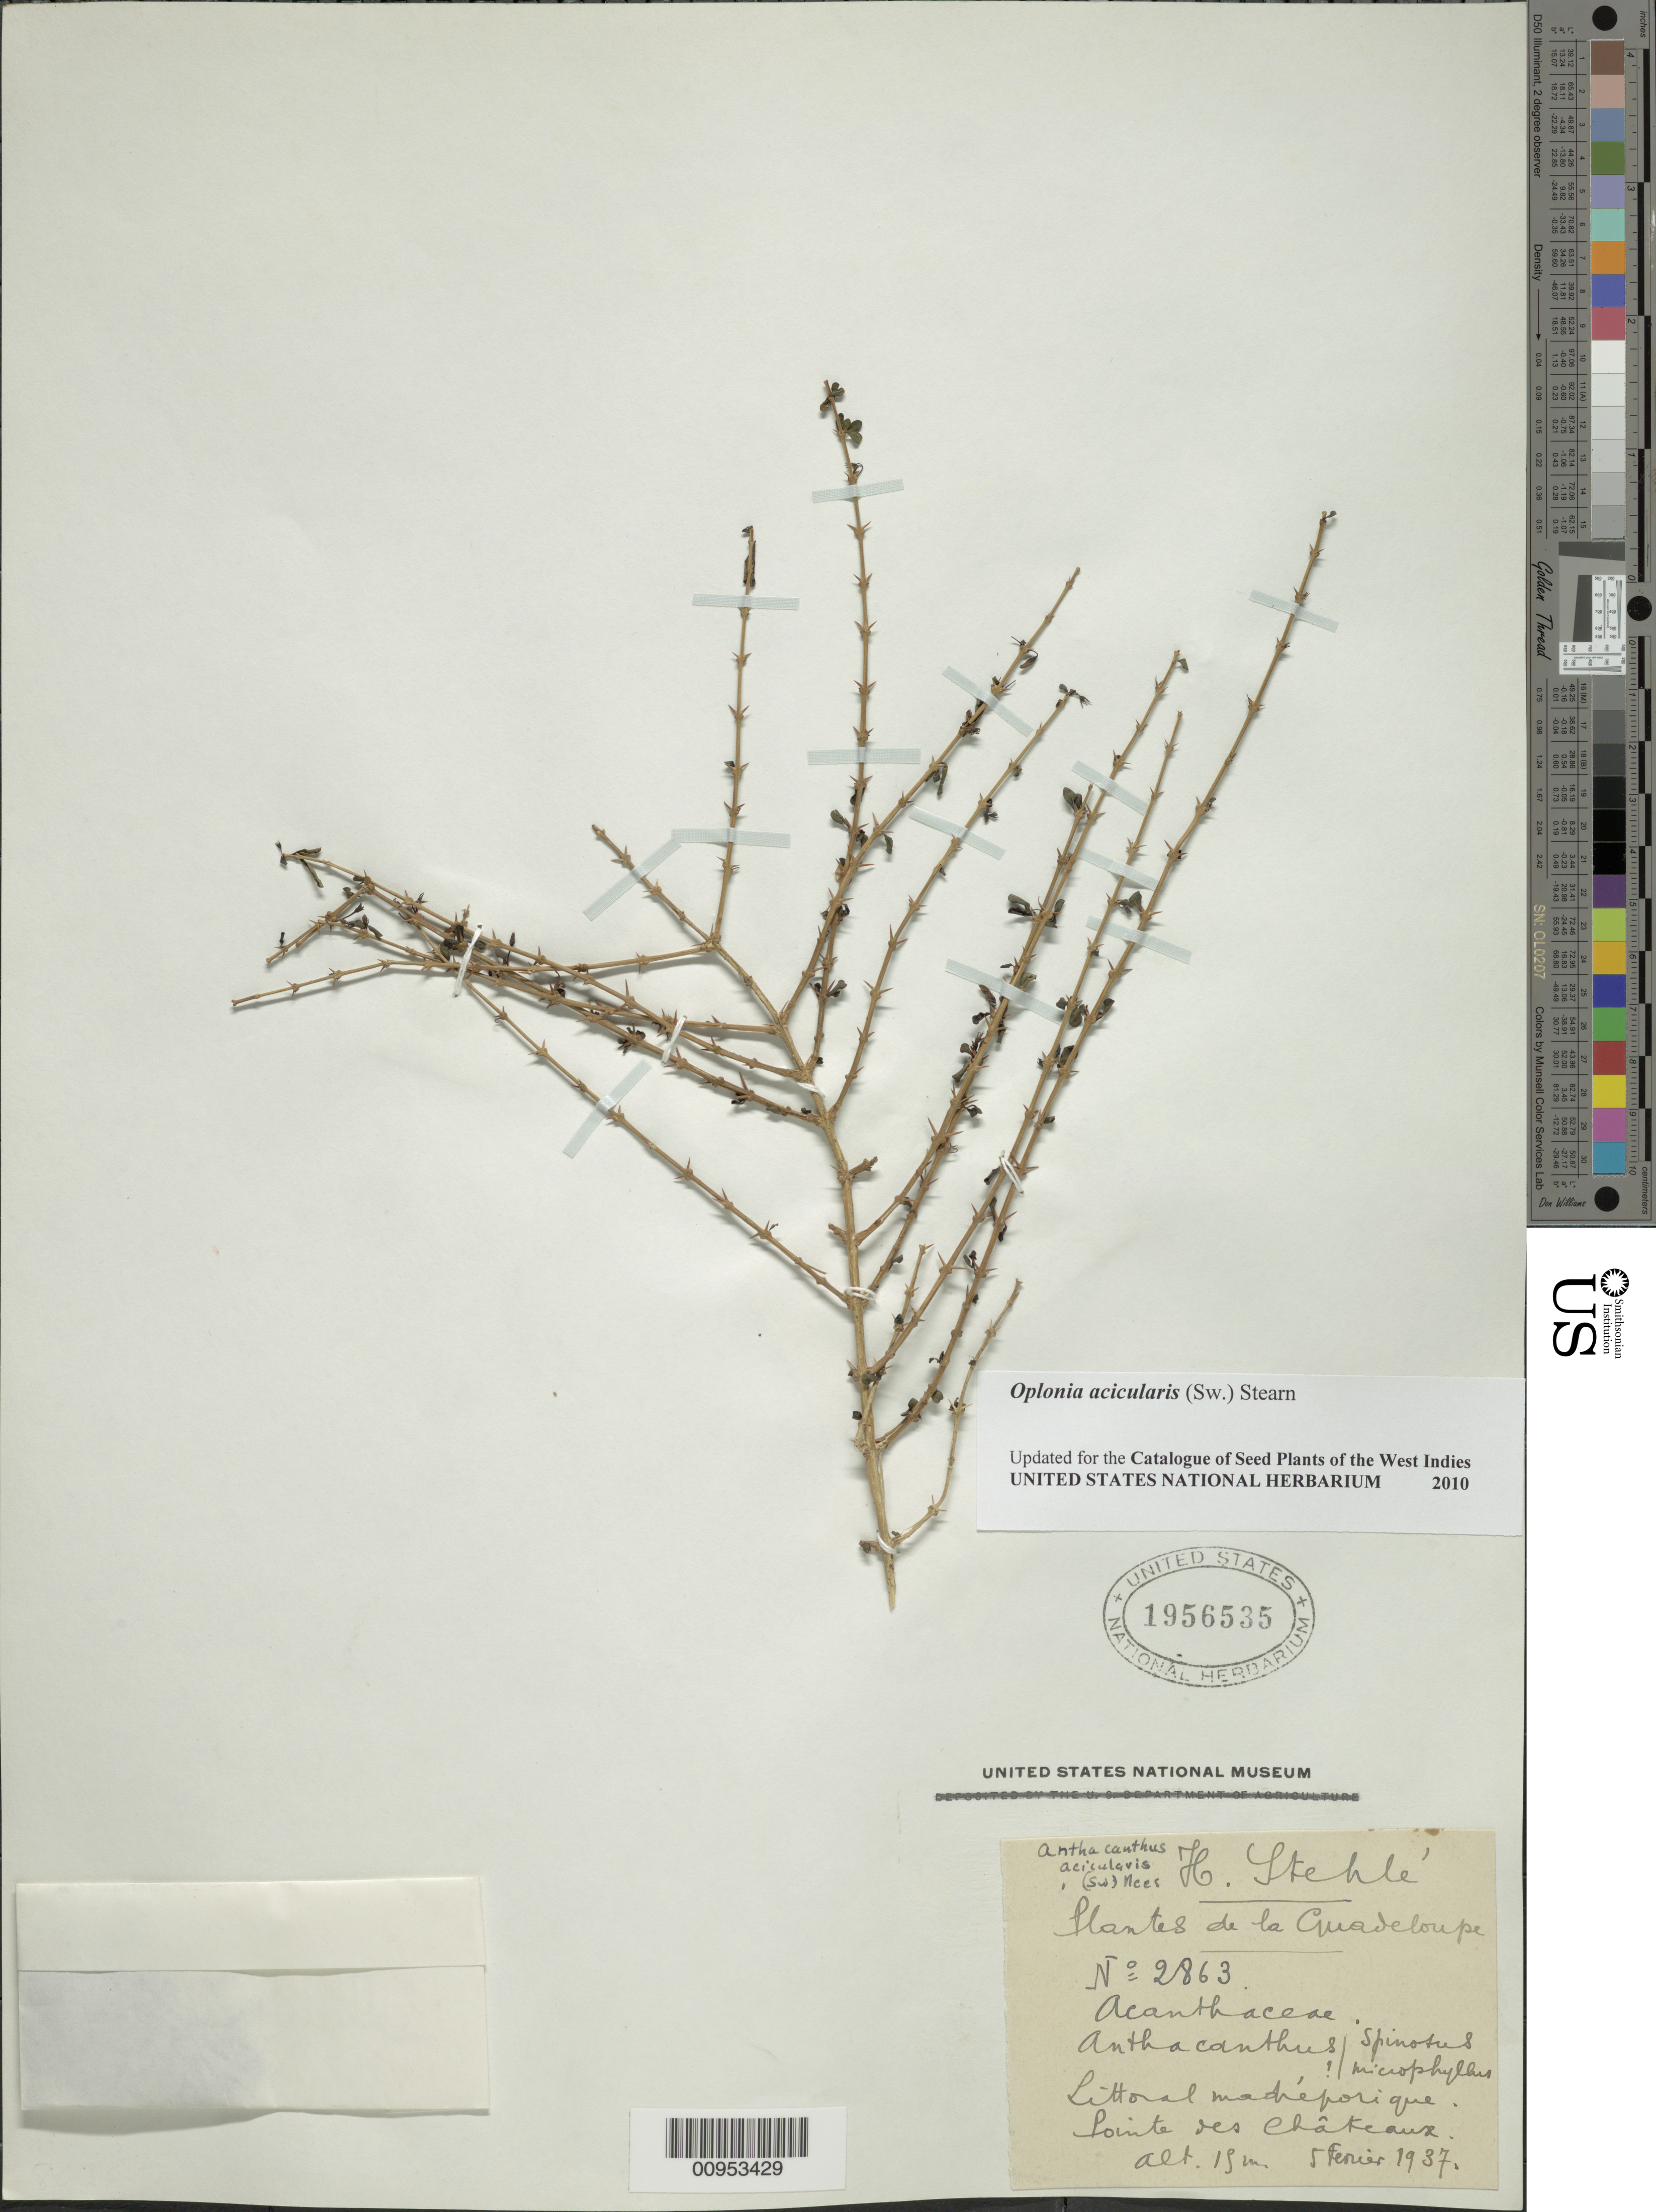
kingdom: Plantae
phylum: Tracheophyta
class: Magnoliopsida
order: Lamiales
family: Acanthaceae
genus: Oplonia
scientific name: Oplonia acicularis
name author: (Sw.) Stearn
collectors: H. Stehlé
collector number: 2863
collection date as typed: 05 Feb 1937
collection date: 1937-02-05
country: Guadeloupe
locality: Littoral machépori que Pointe des Châteaux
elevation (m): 15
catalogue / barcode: US 1956535